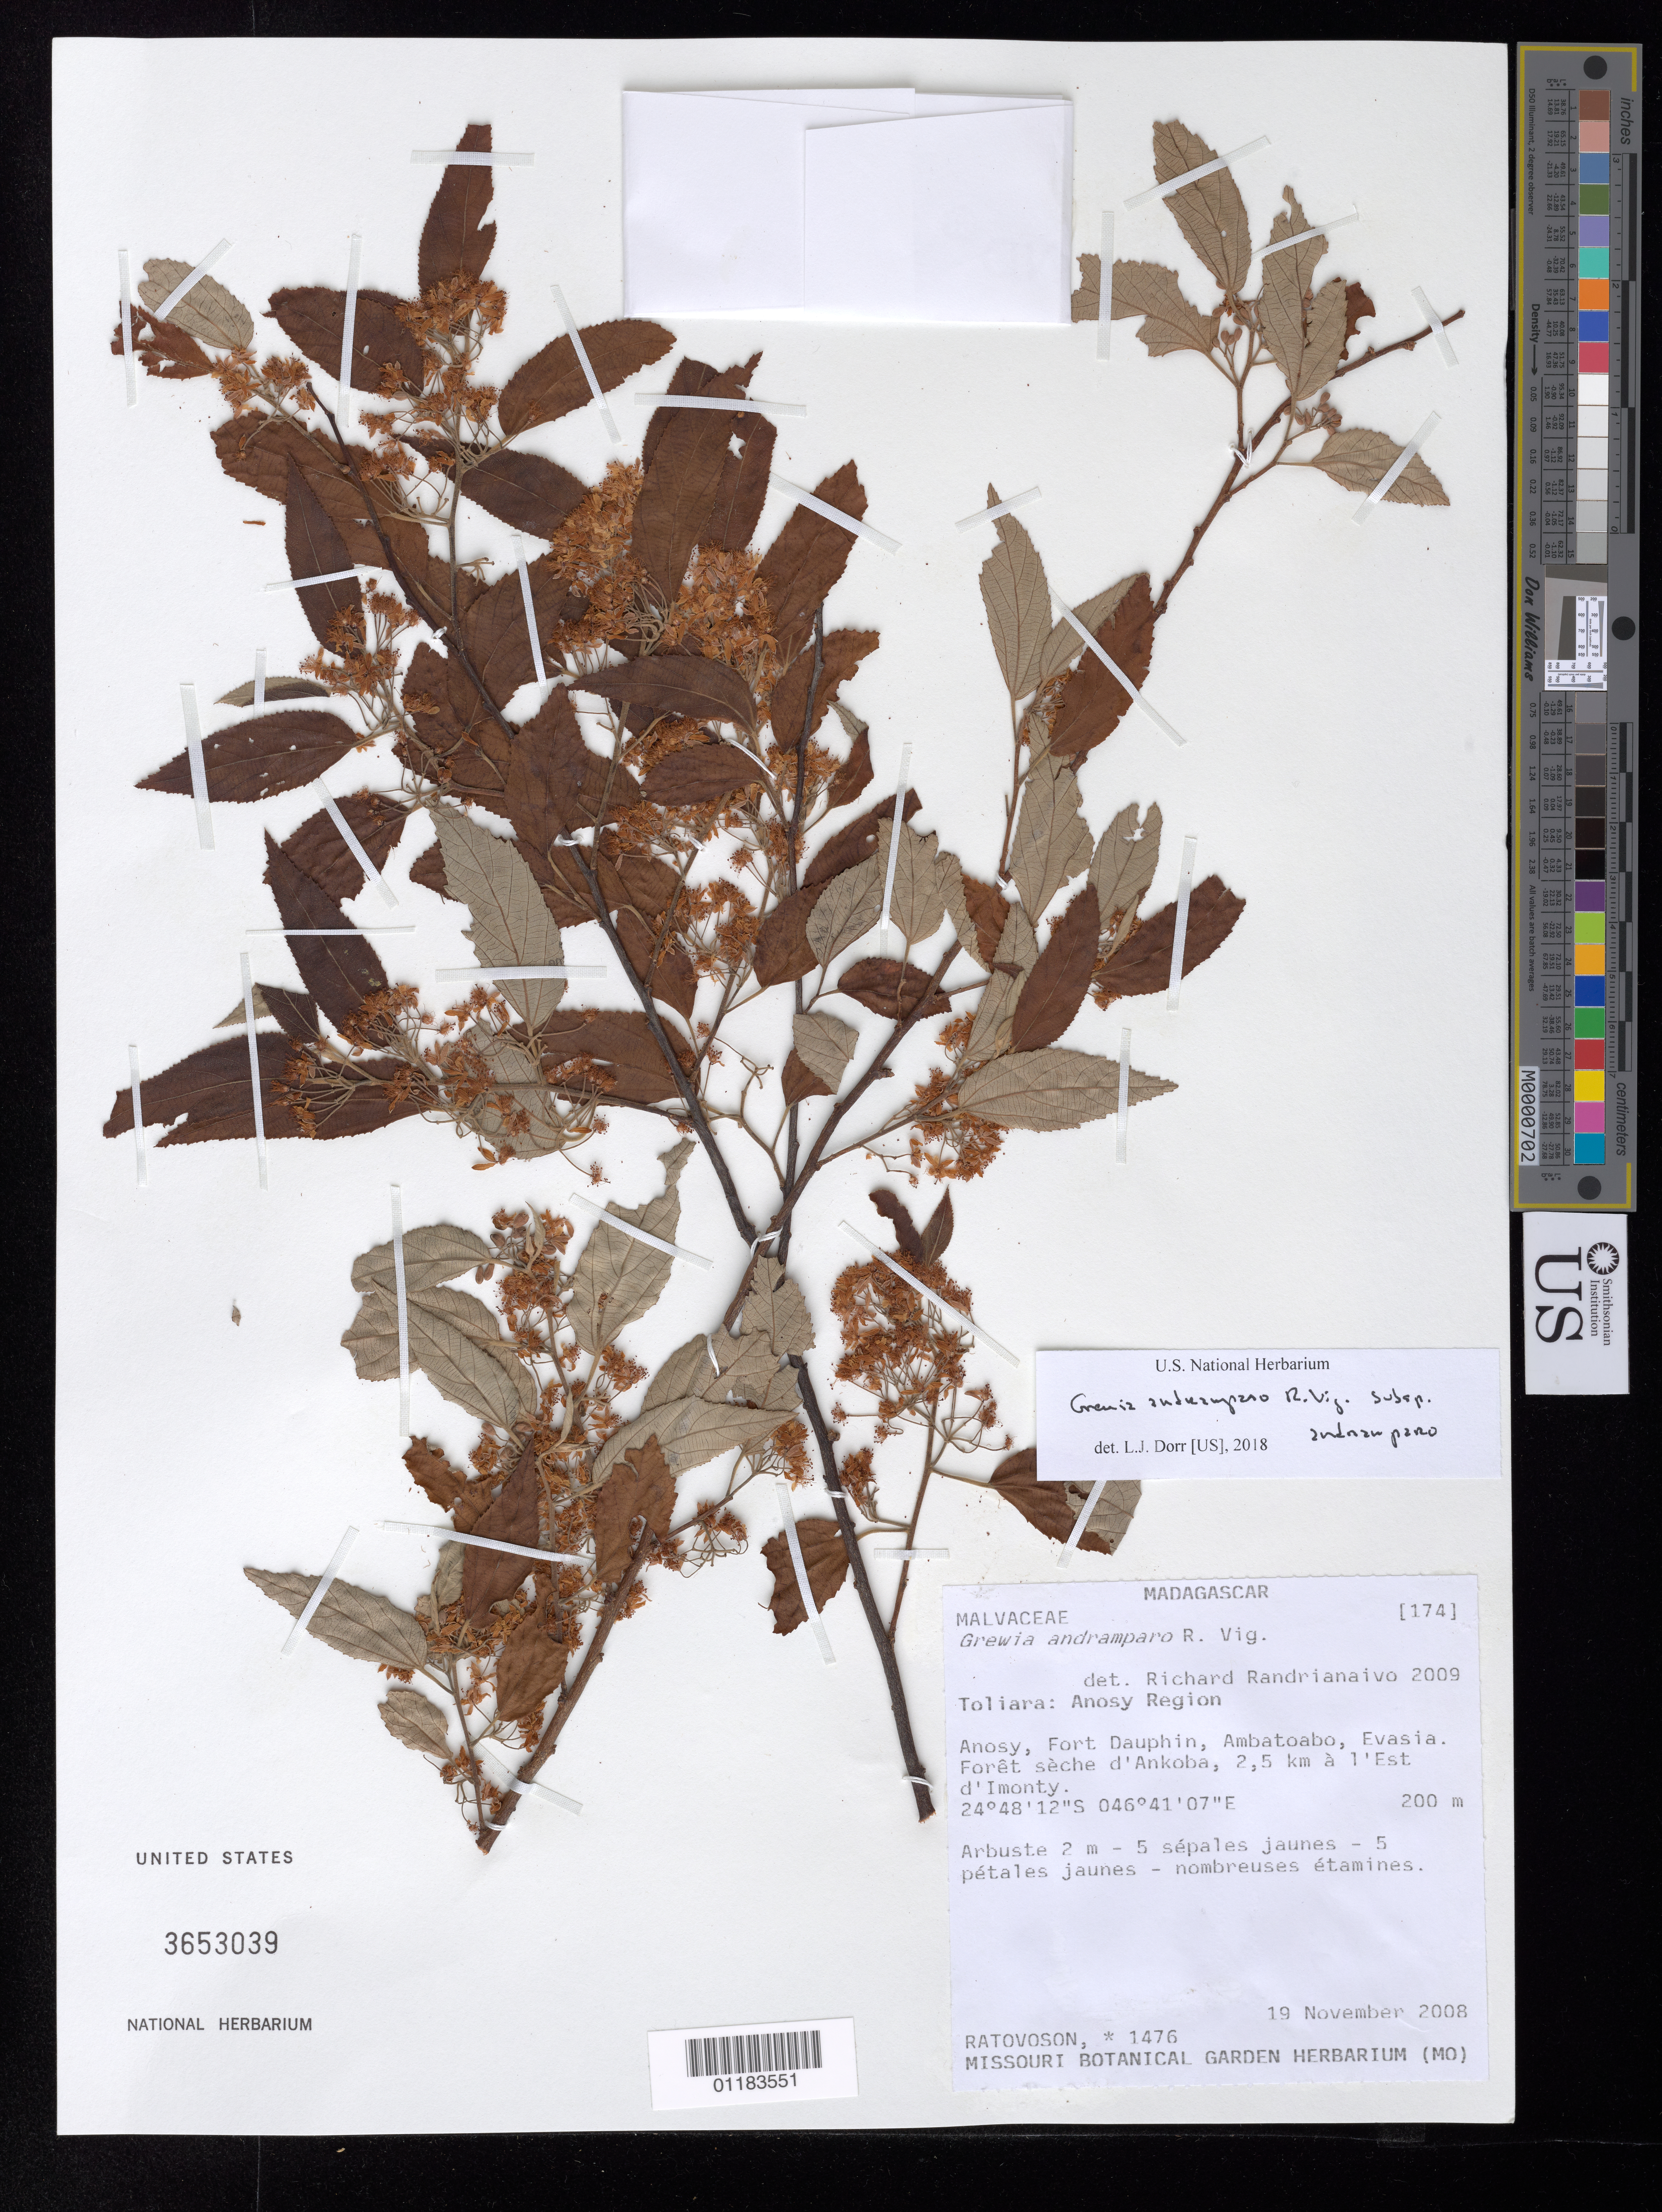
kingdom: Plantae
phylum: Tracheophyta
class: Magnoliopsida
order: Malvales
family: Malvaceae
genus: Grewia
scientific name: Grewia andramparo subsp. andramparo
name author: R. Vig.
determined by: Dorr, L. J., (BOT), Smithsonian Institution - National Museum of Natural History (UNITED STATES)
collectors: F. Ratovoson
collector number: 1476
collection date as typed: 19 Nov 2008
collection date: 2008-11-19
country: Madagascar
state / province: Anosy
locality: Fort-Dauphin, Ambatoabo, Evasia, Ankoba, 2.5 km a l'est d'Imonty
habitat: foret seche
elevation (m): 200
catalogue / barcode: US 3653039